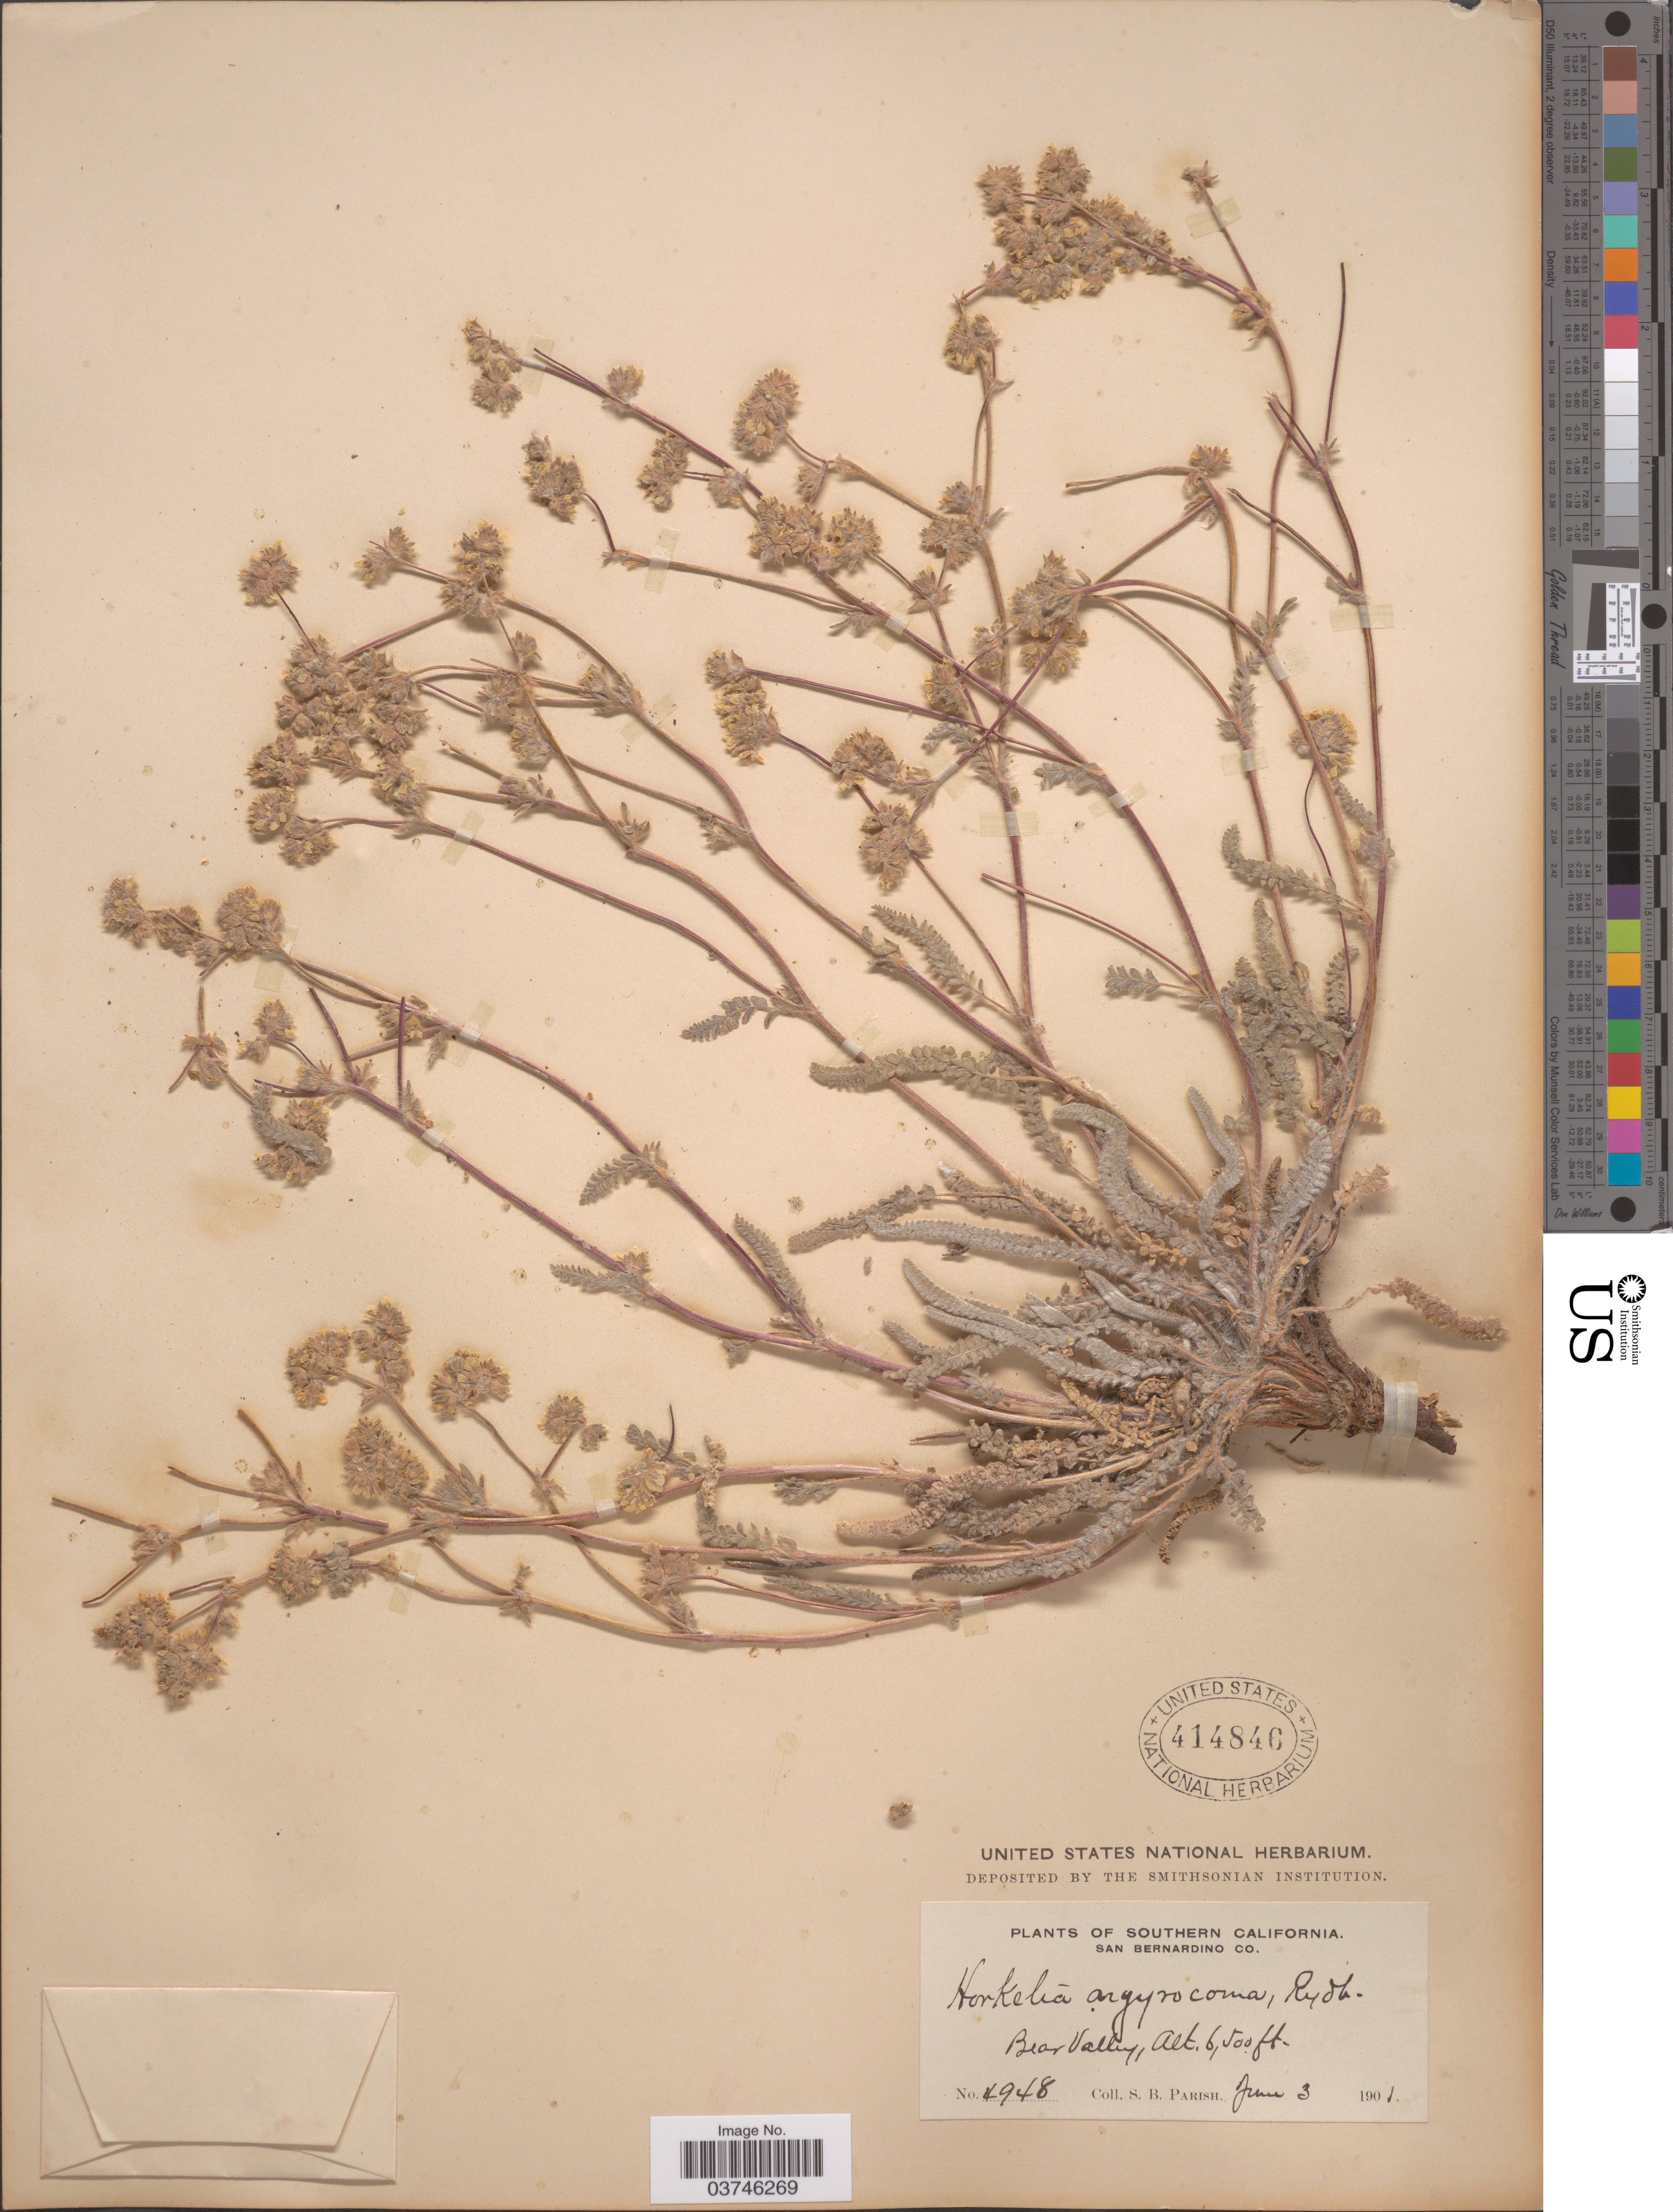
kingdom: Plantae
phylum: Tracheophyta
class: Magnoliopsida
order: Rosales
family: Rosaceae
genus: Potentilla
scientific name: Potentilla argyrocoma var. argyrocoma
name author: (Rydb.) Jeps.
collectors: S. B. Parish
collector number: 4948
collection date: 1901-06-03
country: United States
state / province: California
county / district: San Bernardino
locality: Southern California. San Bernardino Co. Bear Valley.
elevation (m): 1981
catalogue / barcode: US 414840